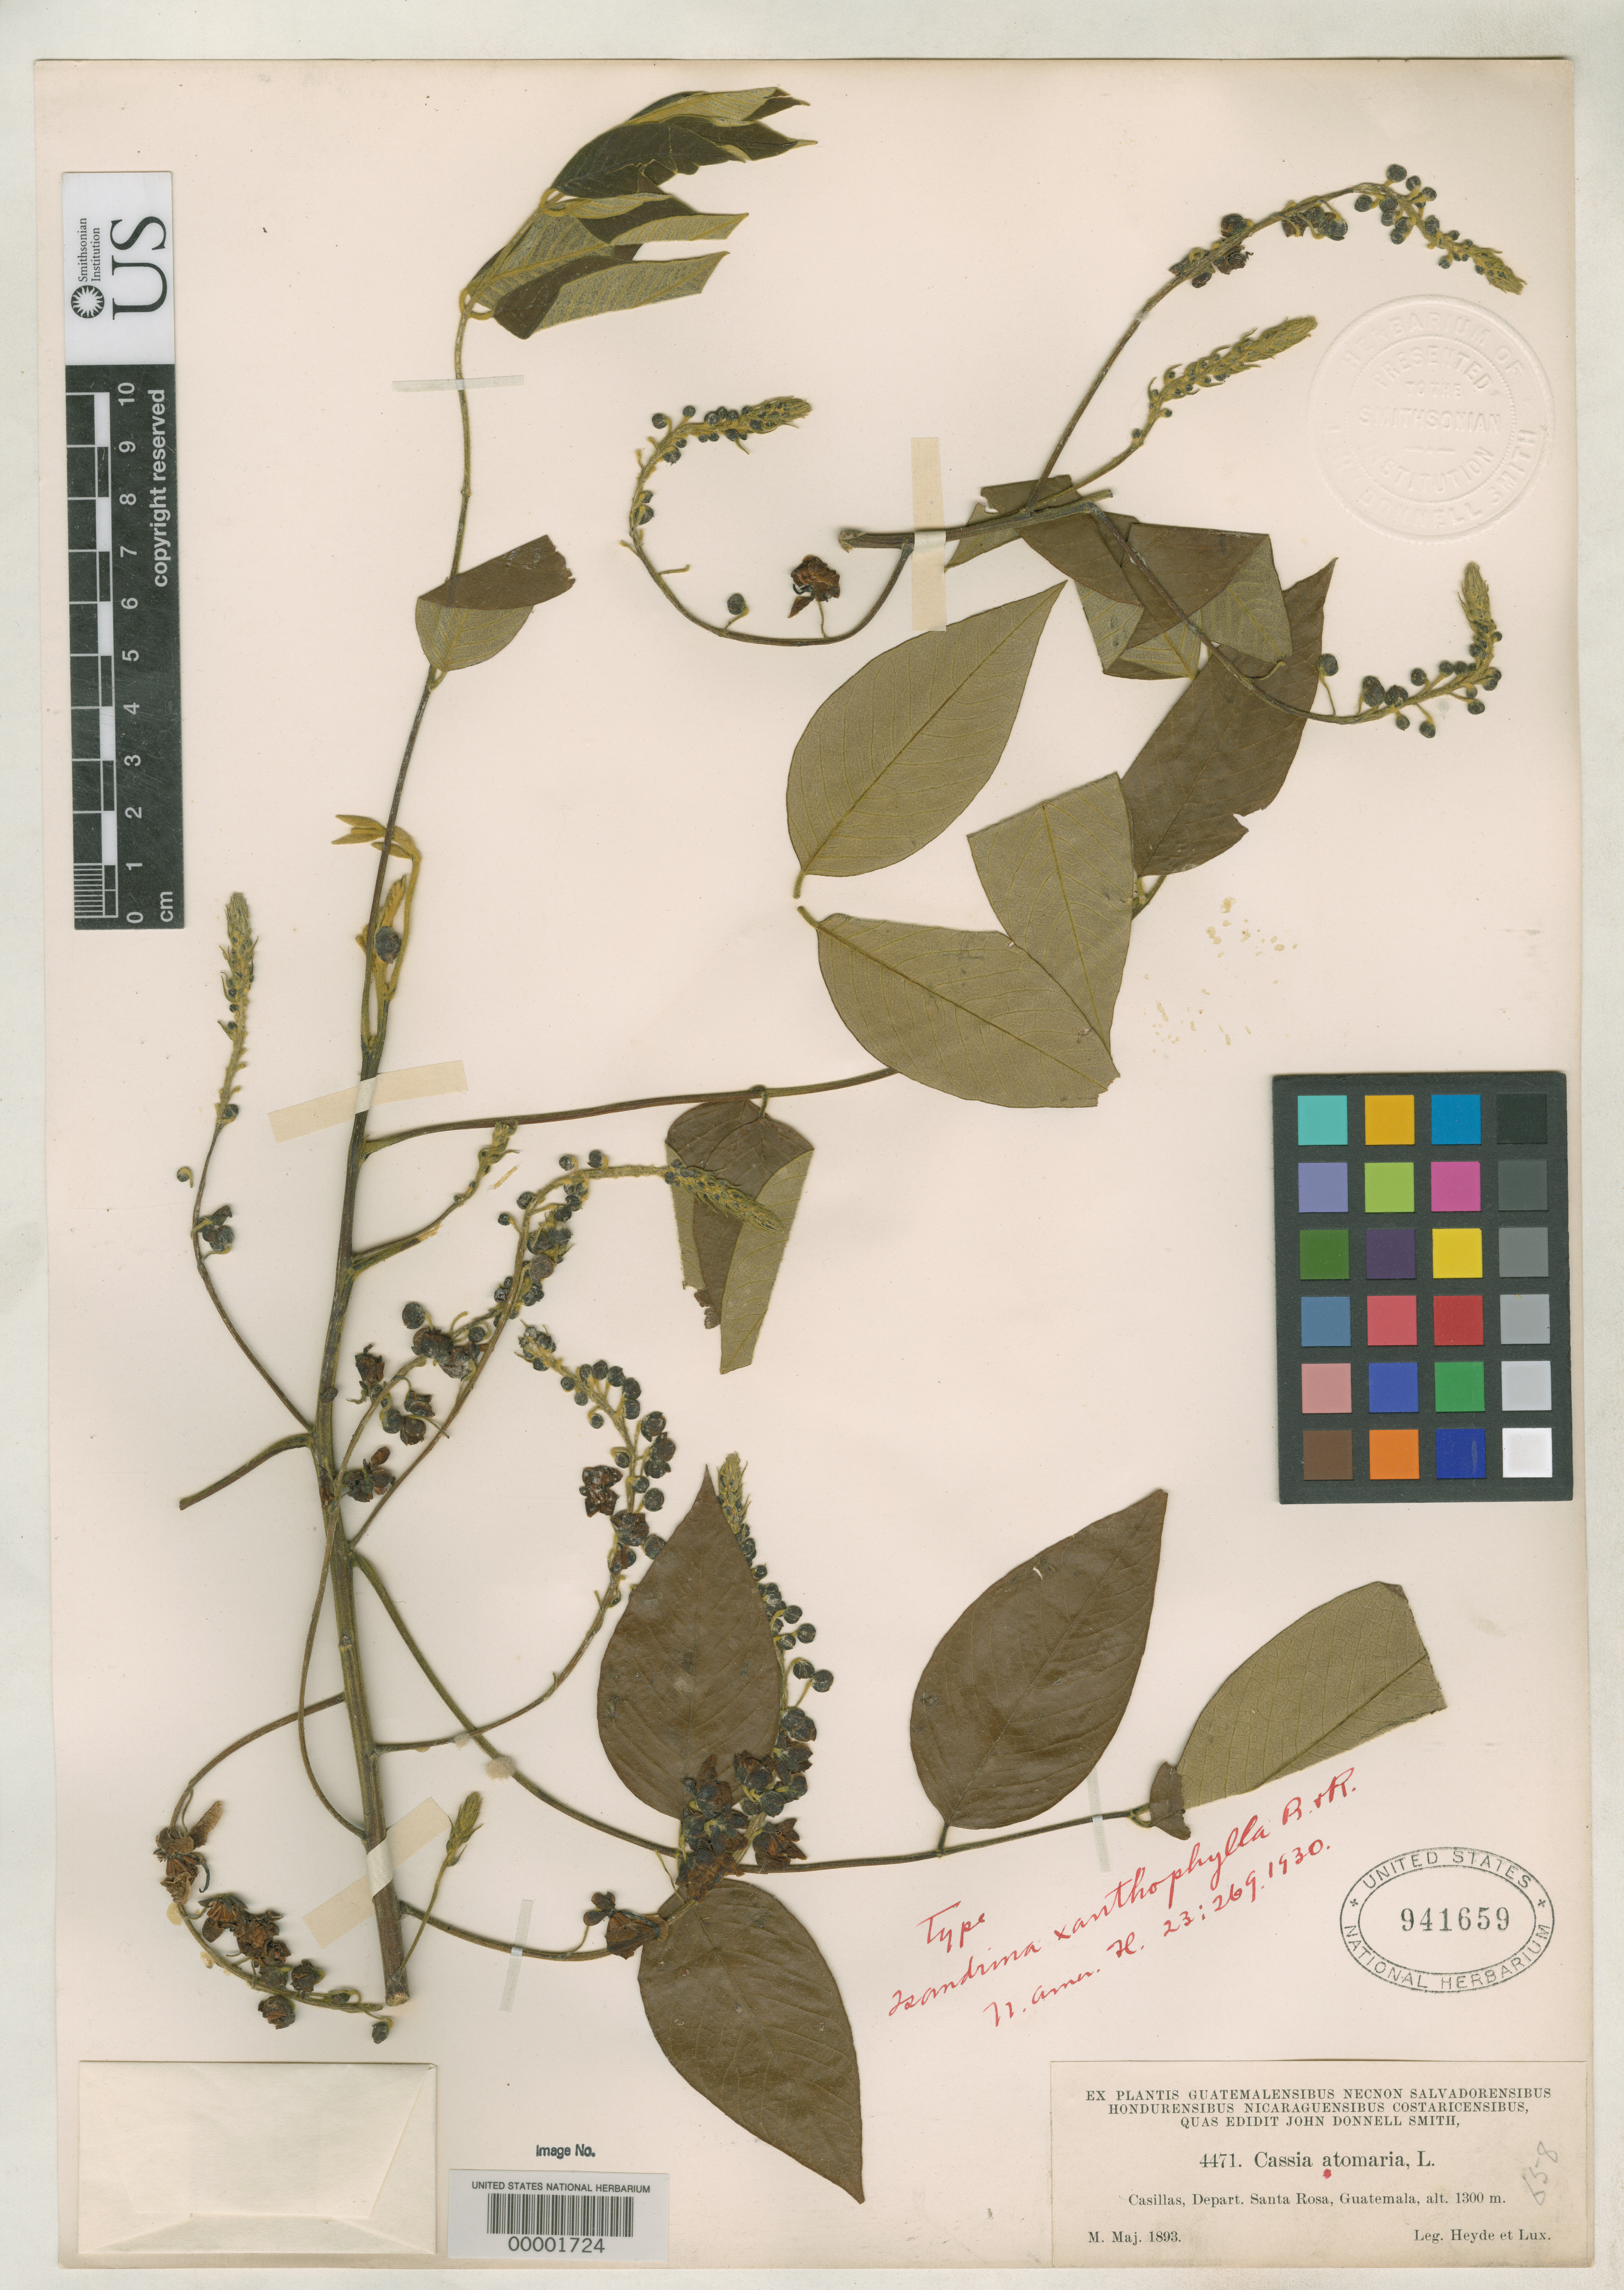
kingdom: Plantae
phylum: Tracheophyta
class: Magnoliopsida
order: Fabales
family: Fabaceae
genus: Isandrina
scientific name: Isandrina xanthophylla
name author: Britton & Rose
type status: Isotype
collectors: E. T. Heyde & E. Lux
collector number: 4471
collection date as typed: May 1893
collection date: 1893-05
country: Guatemala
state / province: Santa Rosa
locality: Casillas.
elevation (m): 1300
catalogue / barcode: US 941659